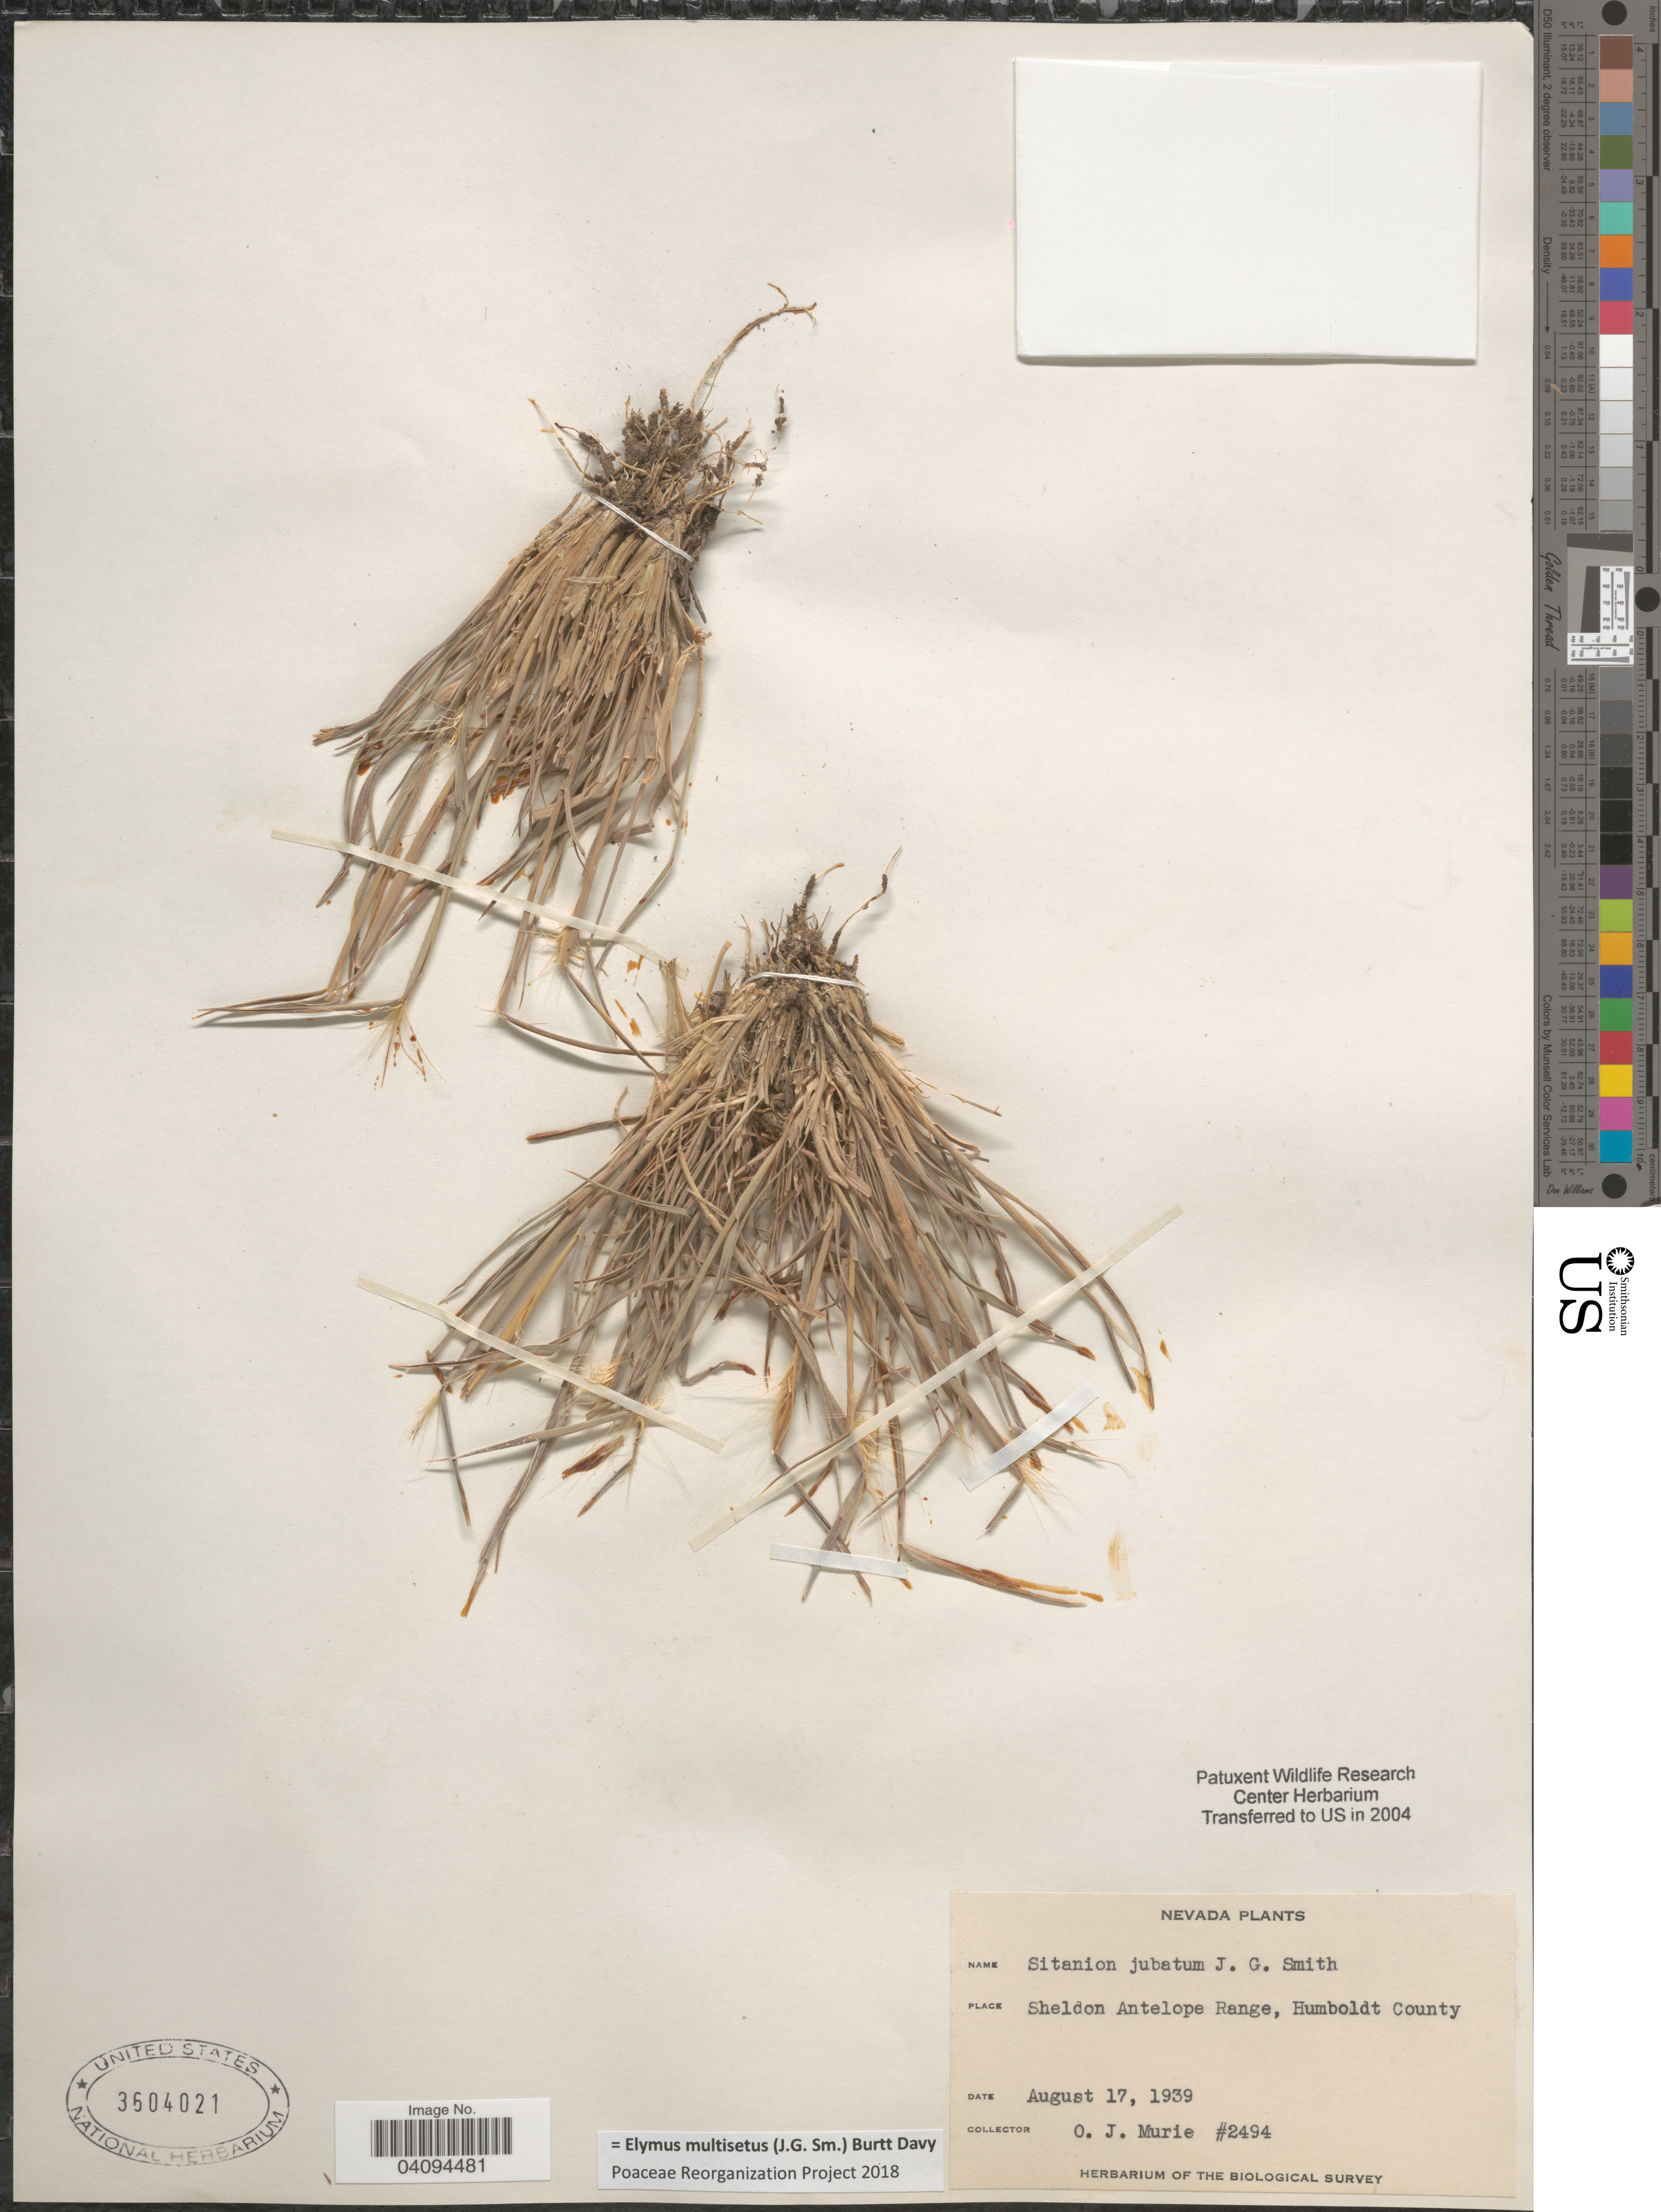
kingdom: Plantae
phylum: Tracheophyta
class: Liliopsida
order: Poales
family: Poaceae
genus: Elymus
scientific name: Elymus multisetus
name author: (J.G. Sm.) Burtt Davy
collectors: O. Murie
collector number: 2494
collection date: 1939-08-17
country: United States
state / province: Nevada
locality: Sheldon Antelope Range, Humboldt County. Biological Survey.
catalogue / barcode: US 3604021